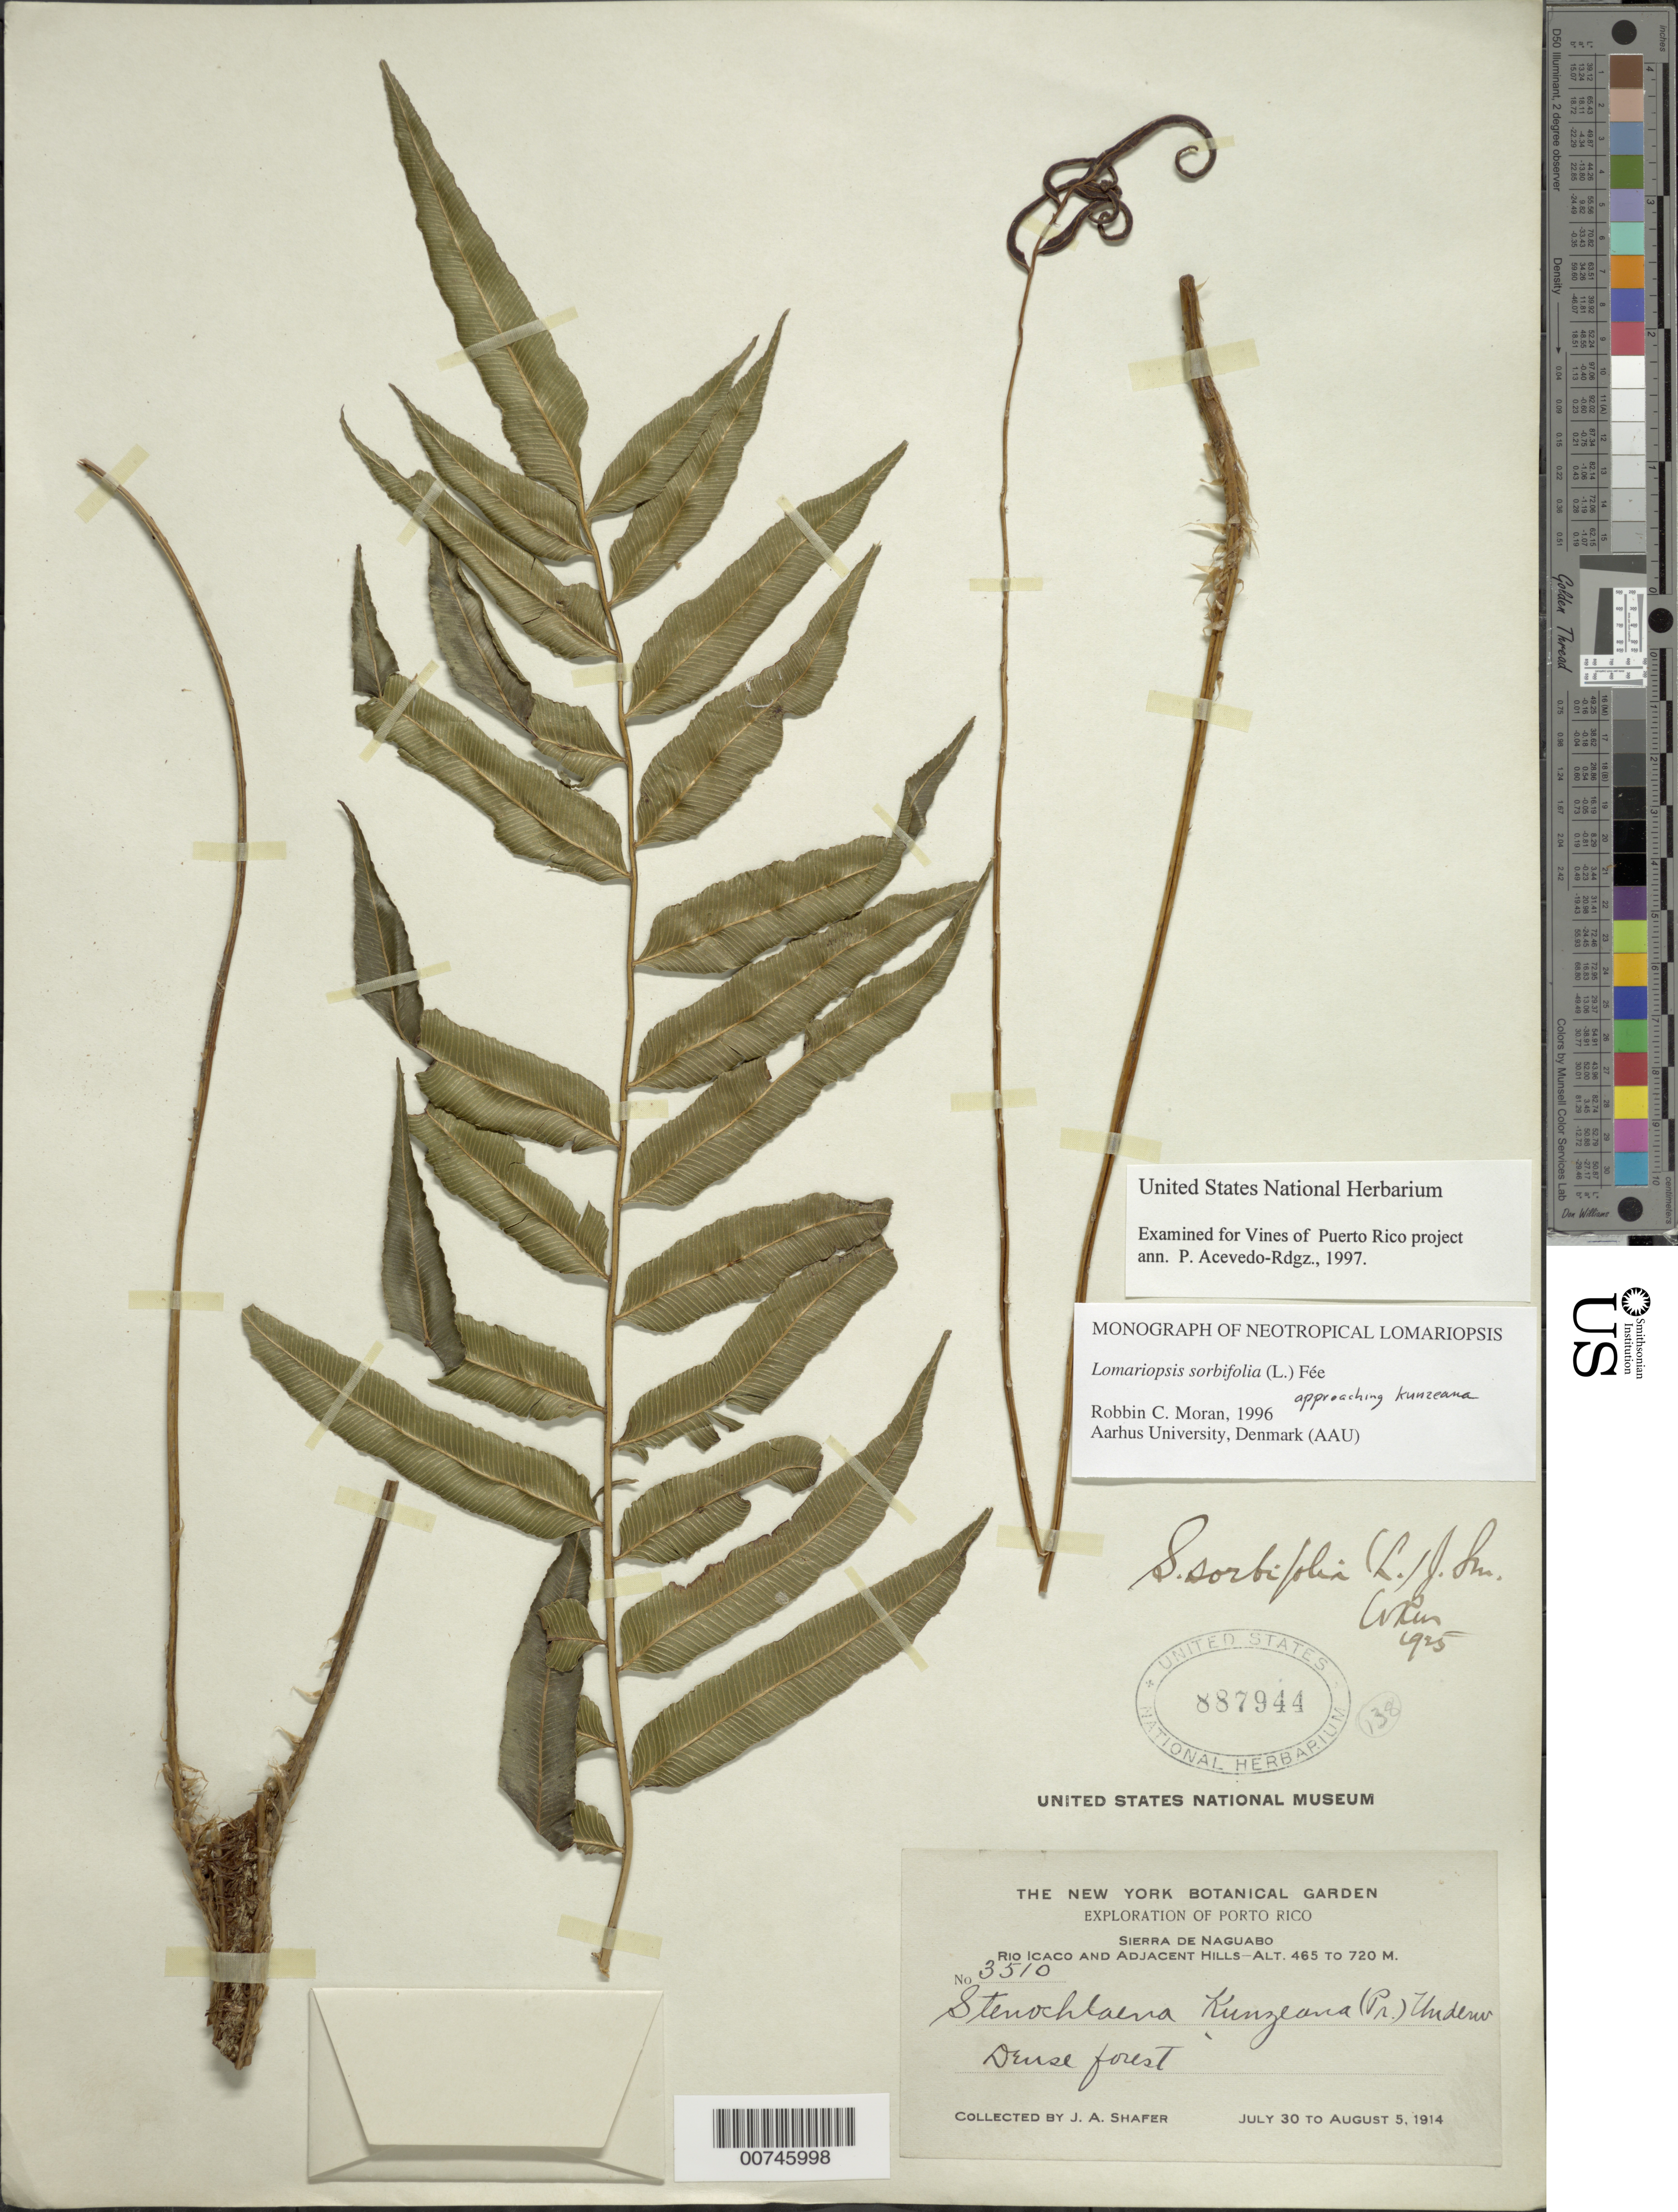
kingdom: Plantae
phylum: Tracheophyta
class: Polypodiopsida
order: Polypodiales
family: Lomariopsidaceae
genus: Lomariopsis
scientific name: Lomariopsis sorbifolia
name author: (L.) Fée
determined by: Moran, R. C.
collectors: J. A. Shafer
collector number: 3510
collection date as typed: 30 Jul 1914 to 05 Aug 1914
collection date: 1914-07-30/1914-08-05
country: Puerto Rico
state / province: Naguabo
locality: Sierra de Naguabo, Río Icaco and Adjacent Hills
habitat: Dense forest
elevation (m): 465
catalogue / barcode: US 887944